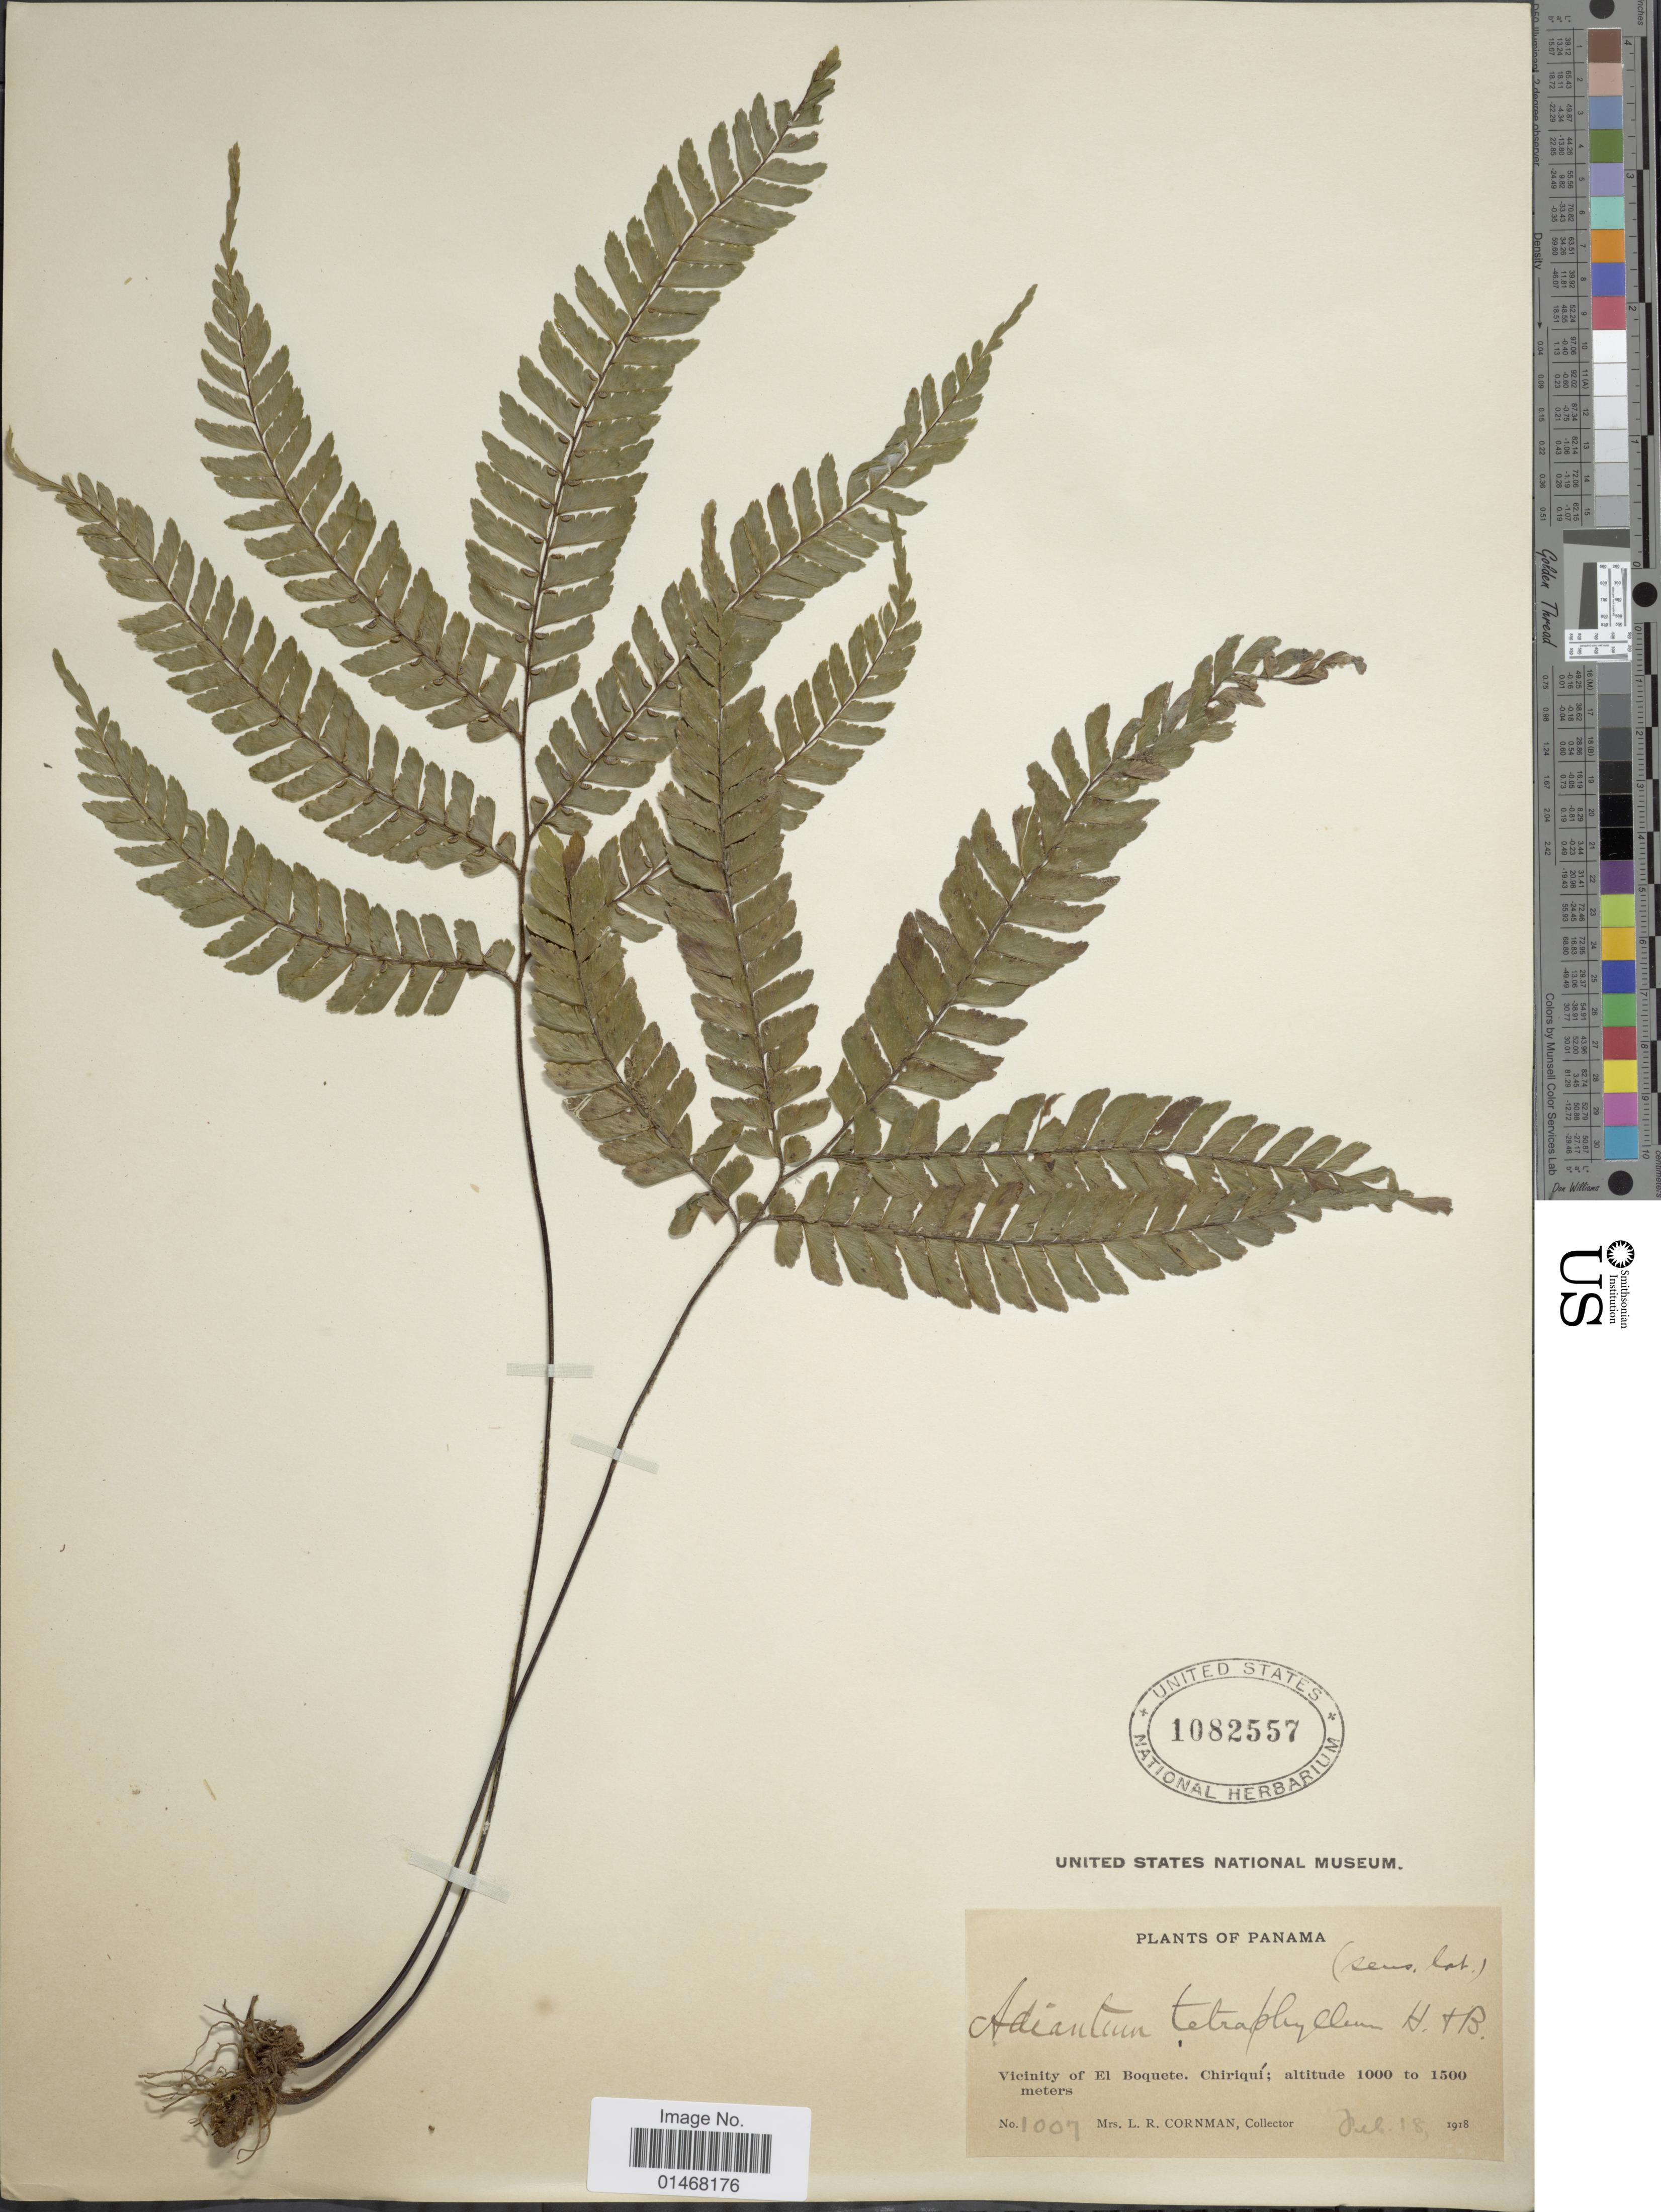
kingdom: Plantae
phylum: Tracheophyta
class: Polypodiopsida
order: Polypodiales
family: Pteridaceae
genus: Adiantum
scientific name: Adiantum tetraphyllum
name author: Humb. & Bonpl. ex Willd.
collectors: L. Cornman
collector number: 1007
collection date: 1918-07-18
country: Panama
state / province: Chiriqui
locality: Vicinity of El Boquete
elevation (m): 1000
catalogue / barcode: US 1082557